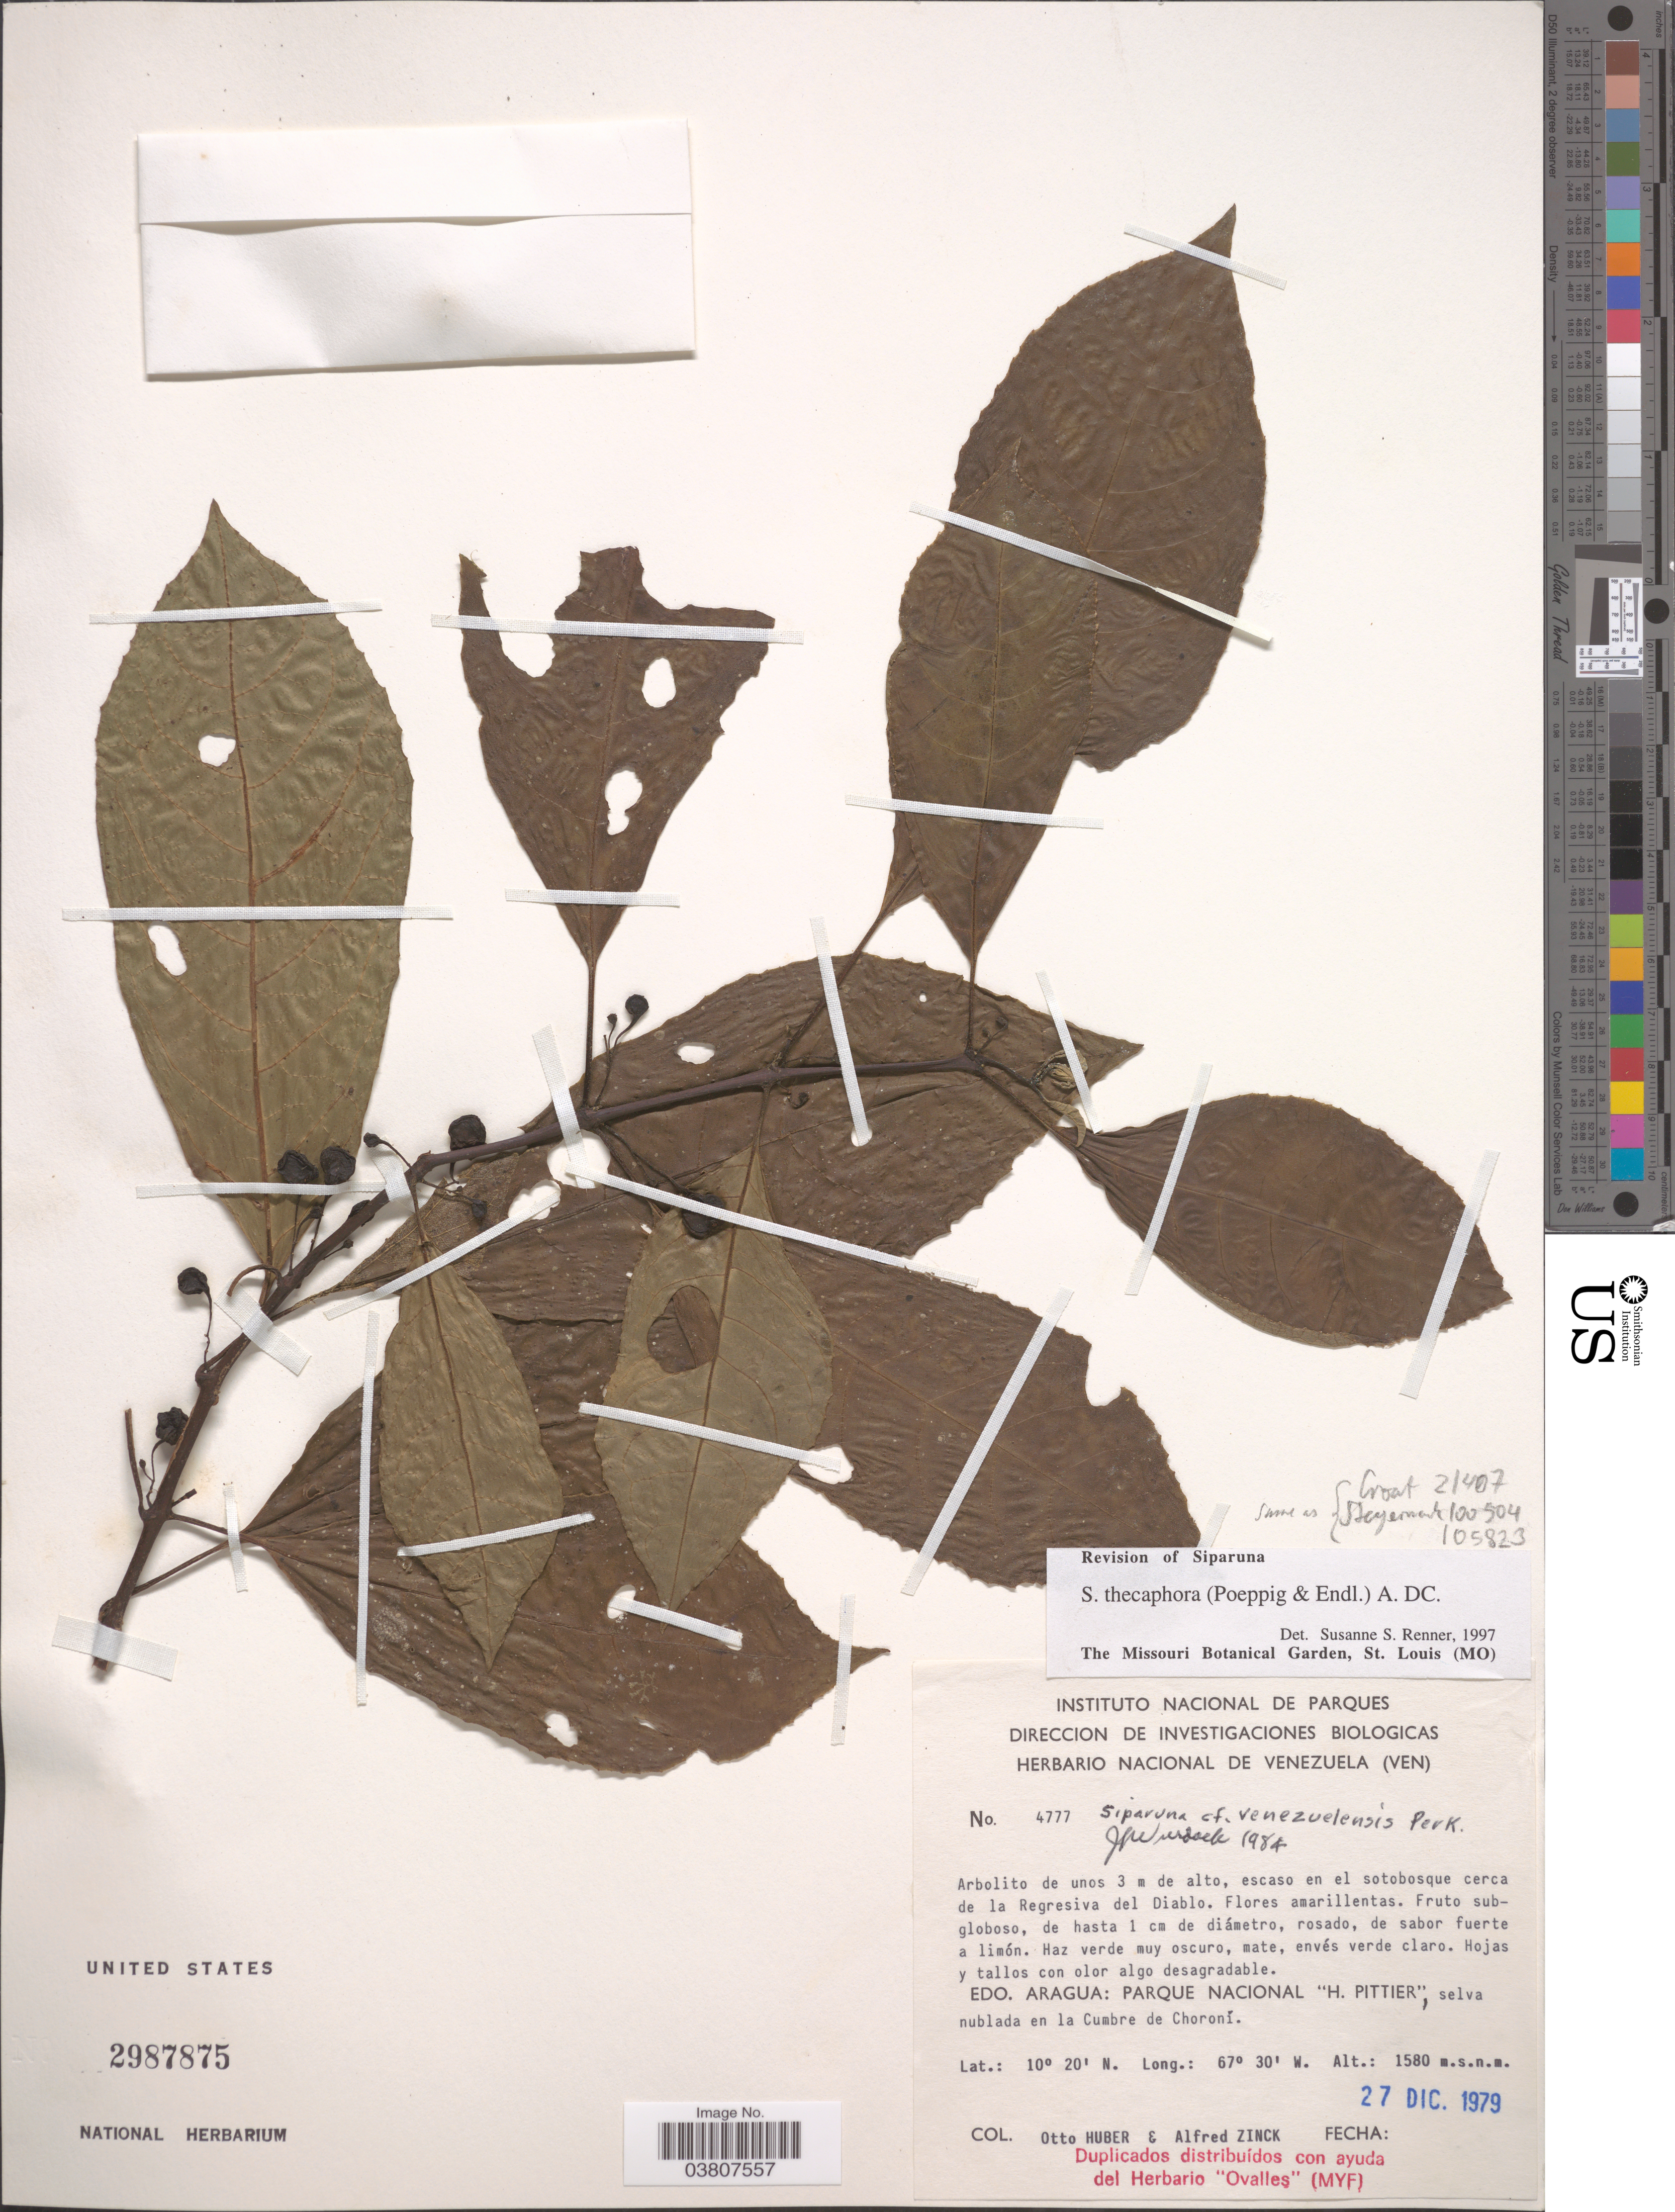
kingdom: Plantae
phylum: Tracheophyta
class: Magnoliopsida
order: Laurales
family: Siparunaceae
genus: Siparuna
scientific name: Siparuna thecaphora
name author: (Poepp. & Endl.) A. DC.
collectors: O. Huber & A. Zinck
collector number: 4777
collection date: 1979-12-27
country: Venezuela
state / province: Aragua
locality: En el sotobosque cerca de la Regresiva del Diablo. Edo. Aragua: Parque Nacional "H. Pittier", selva nublada en la Cumbre de Choroní.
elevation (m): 1580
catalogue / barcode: US 2987875